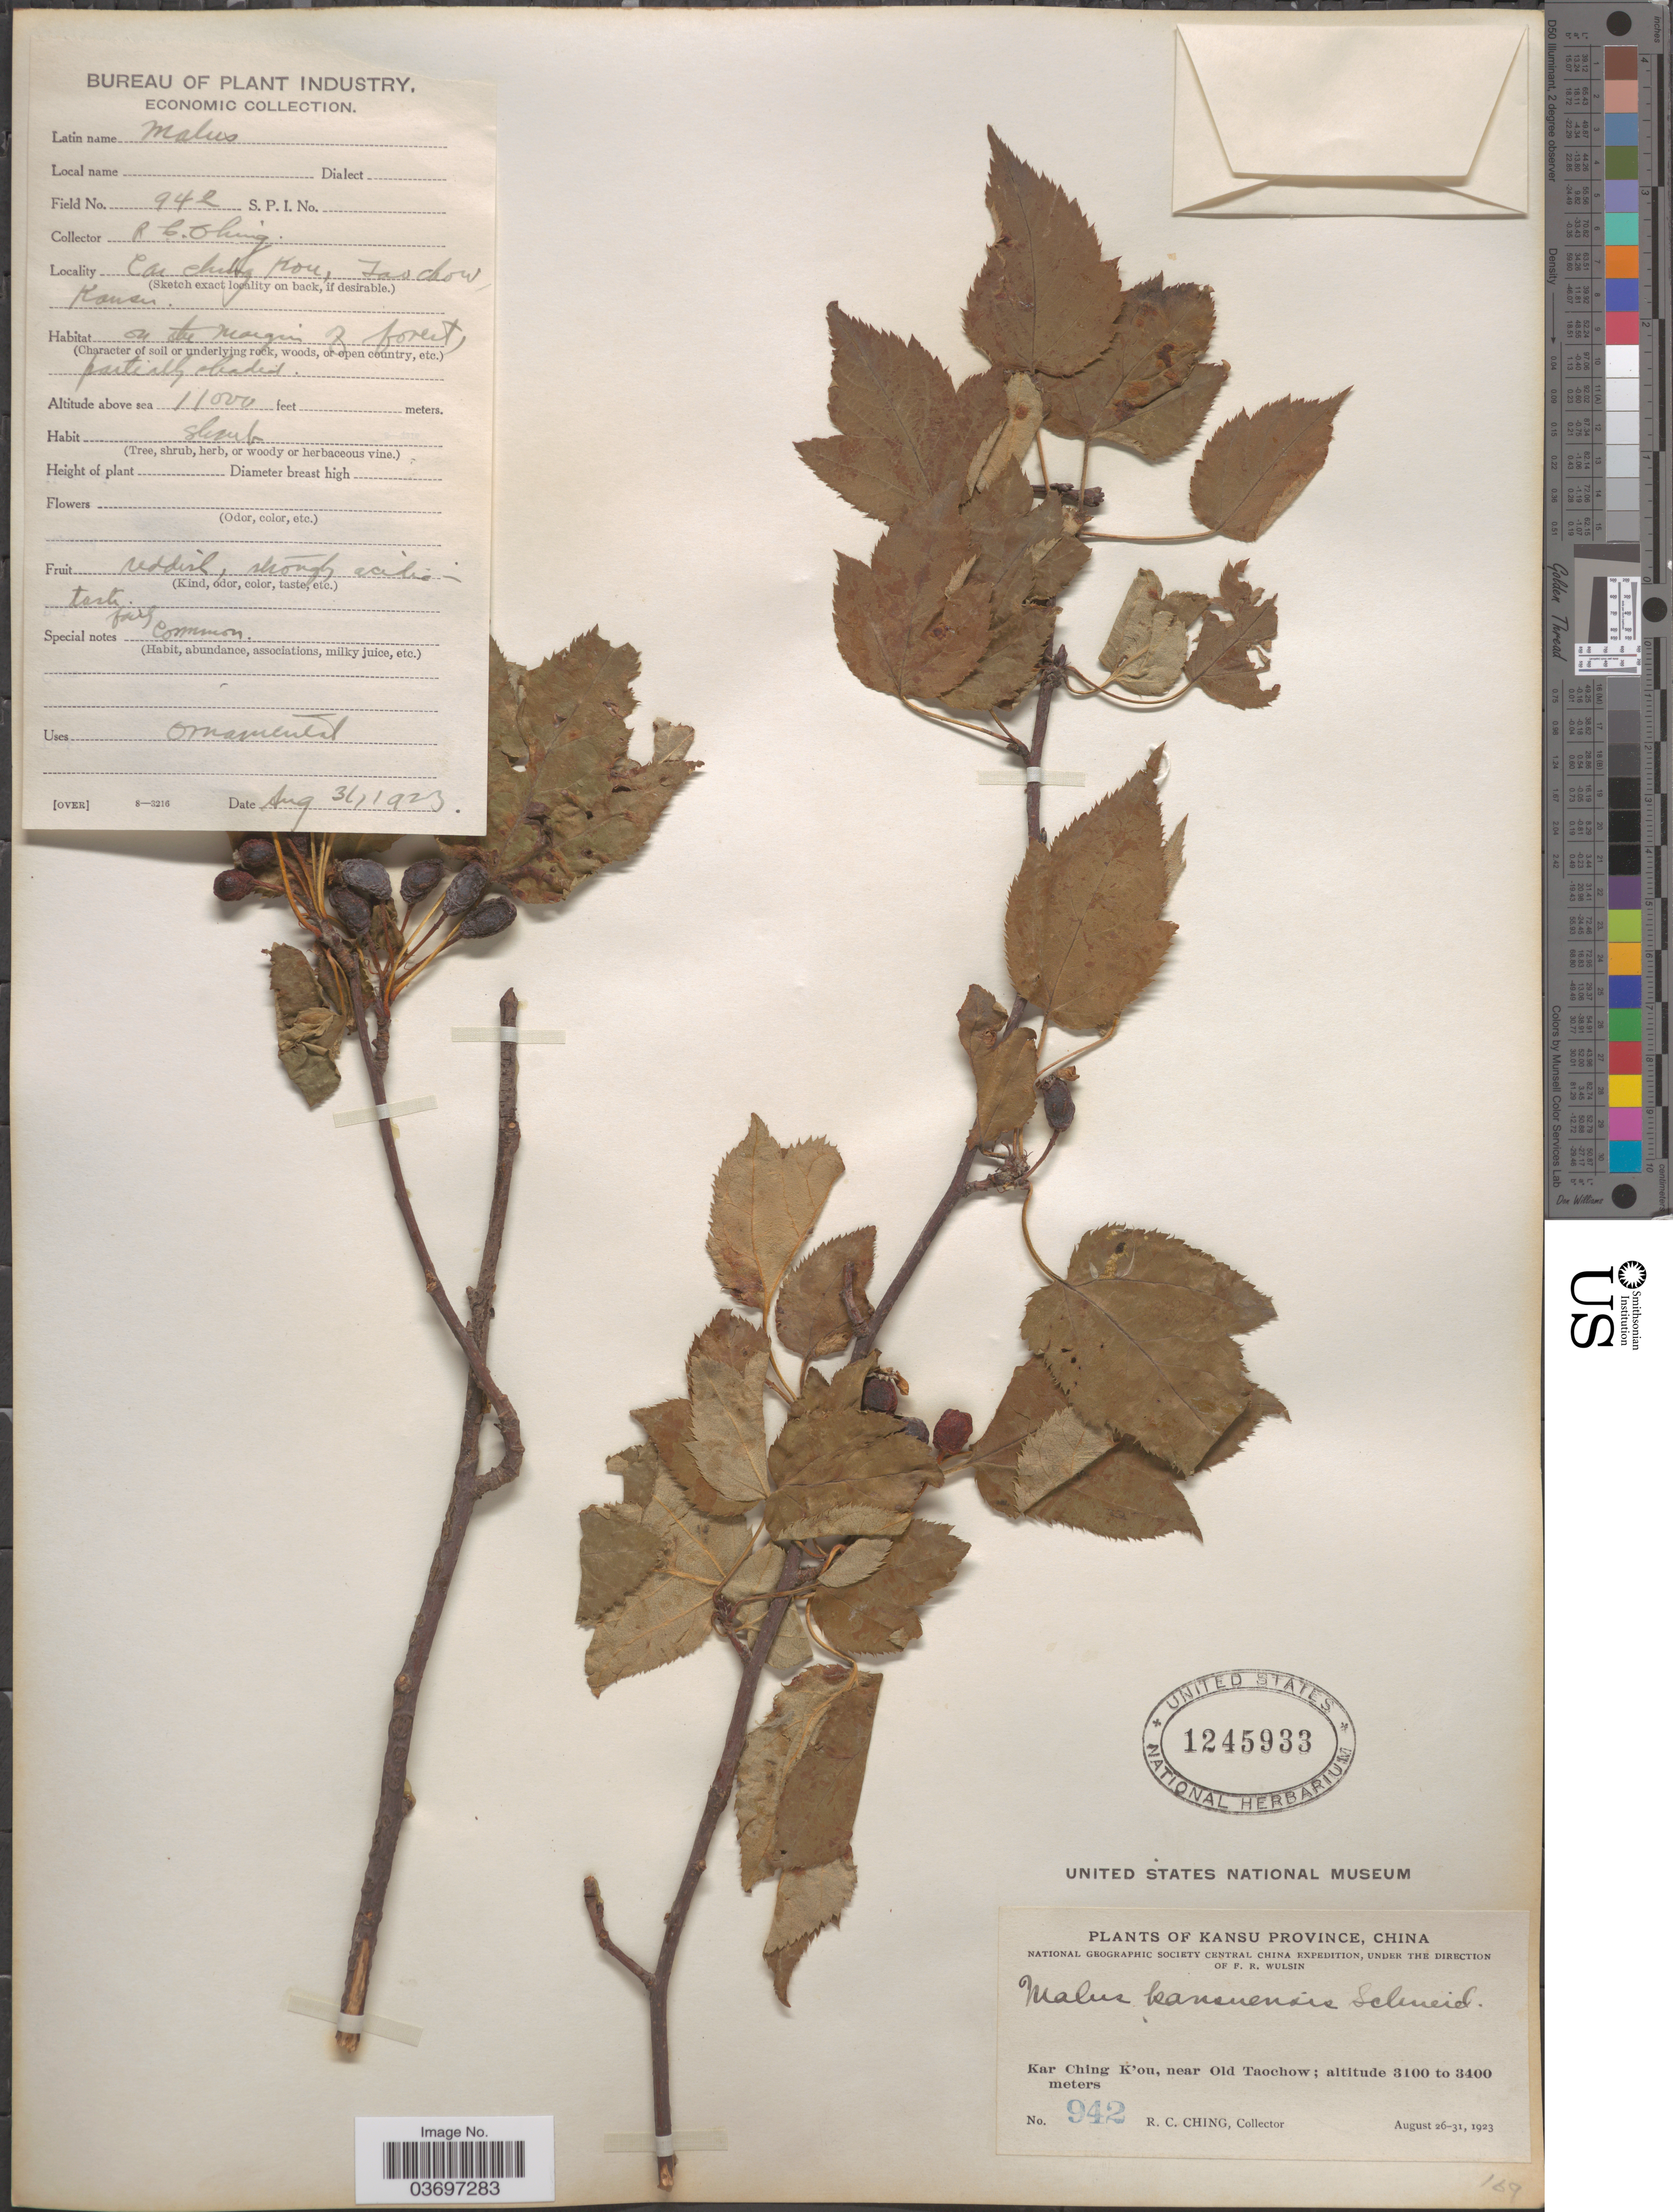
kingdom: Plantae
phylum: Tracheophyta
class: Magnoliopsida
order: Rosales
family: Rosaceae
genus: Malus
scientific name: Malus kansuensis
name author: (Batalin) C.K. Schneid.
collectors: R. C. Ching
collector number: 942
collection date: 1923-08-31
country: China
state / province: Gansu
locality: Kansu Province. Kar Ching K'ou, near Old Taochow.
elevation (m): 3353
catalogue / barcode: US 1245933